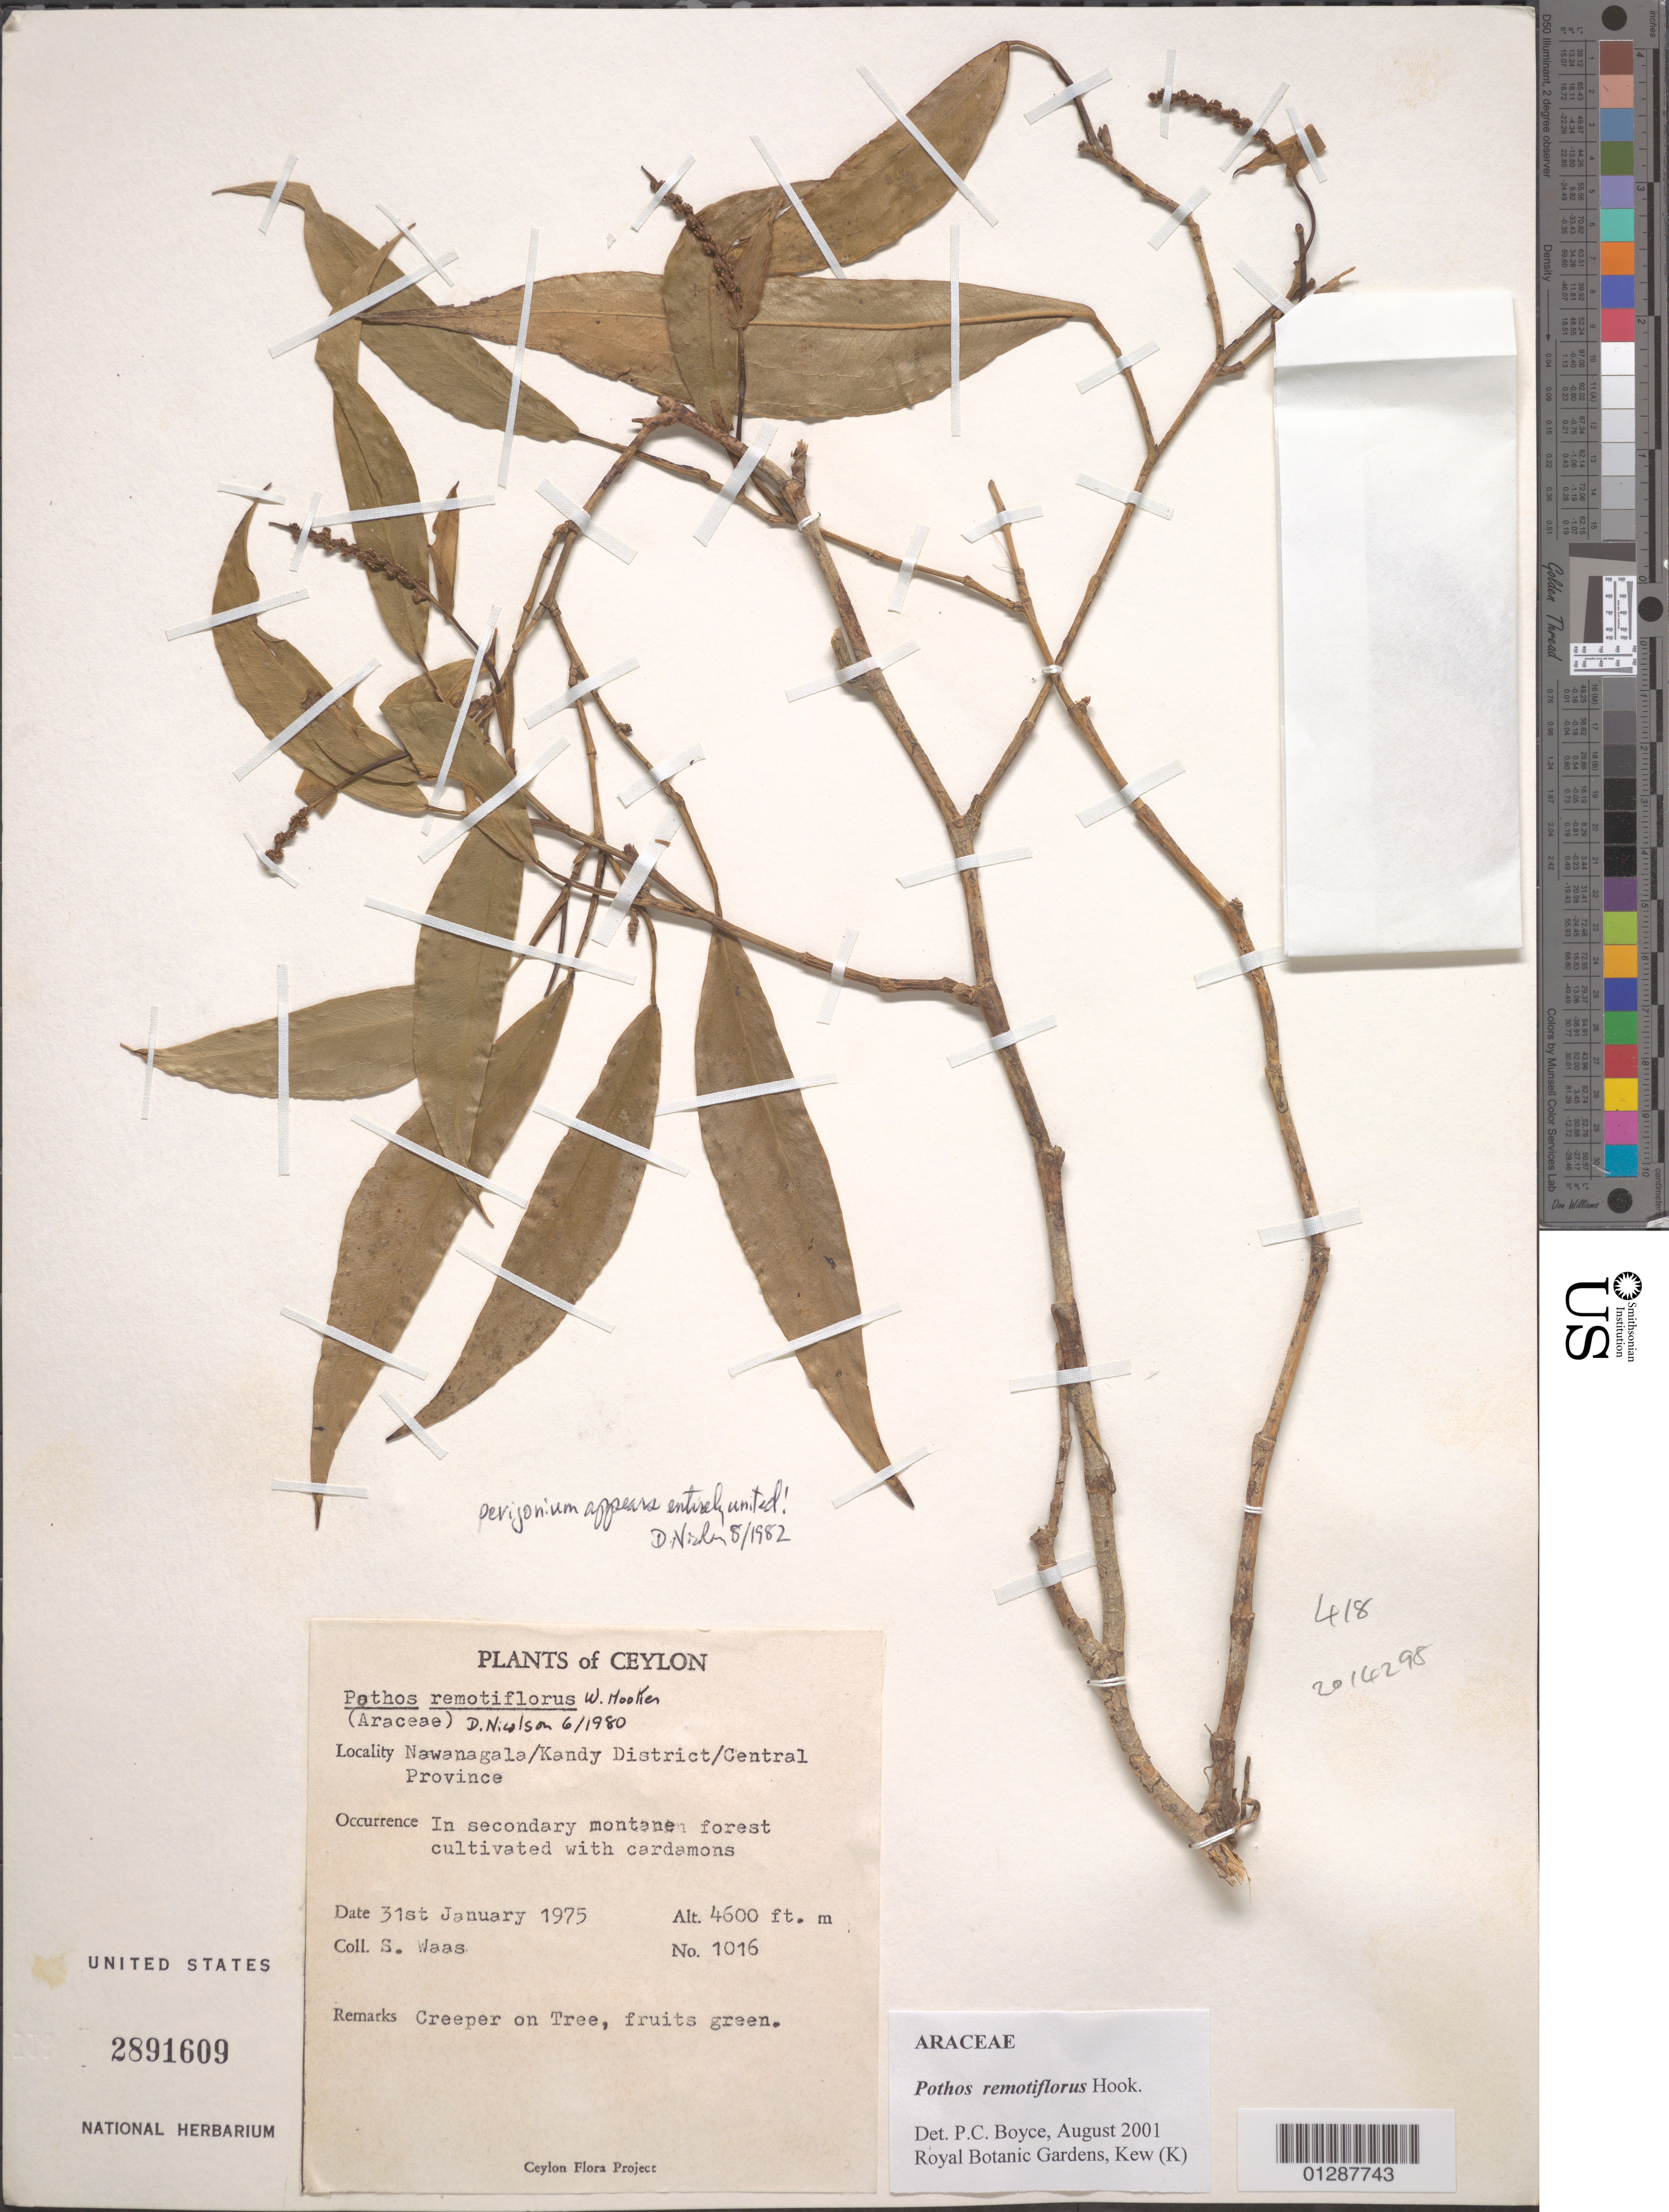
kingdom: Plantae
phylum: Tracheophyta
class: Liliopsida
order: Alismatales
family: Araceae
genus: Pothos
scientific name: Pothos remotiflorus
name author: Hook.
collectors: S. Waas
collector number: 1016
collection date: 1975-01-31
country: Sri Lanka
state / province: Central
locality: Ceylon. Nawanagala/Kandy District.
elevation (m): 1402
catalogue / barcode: US 2891609